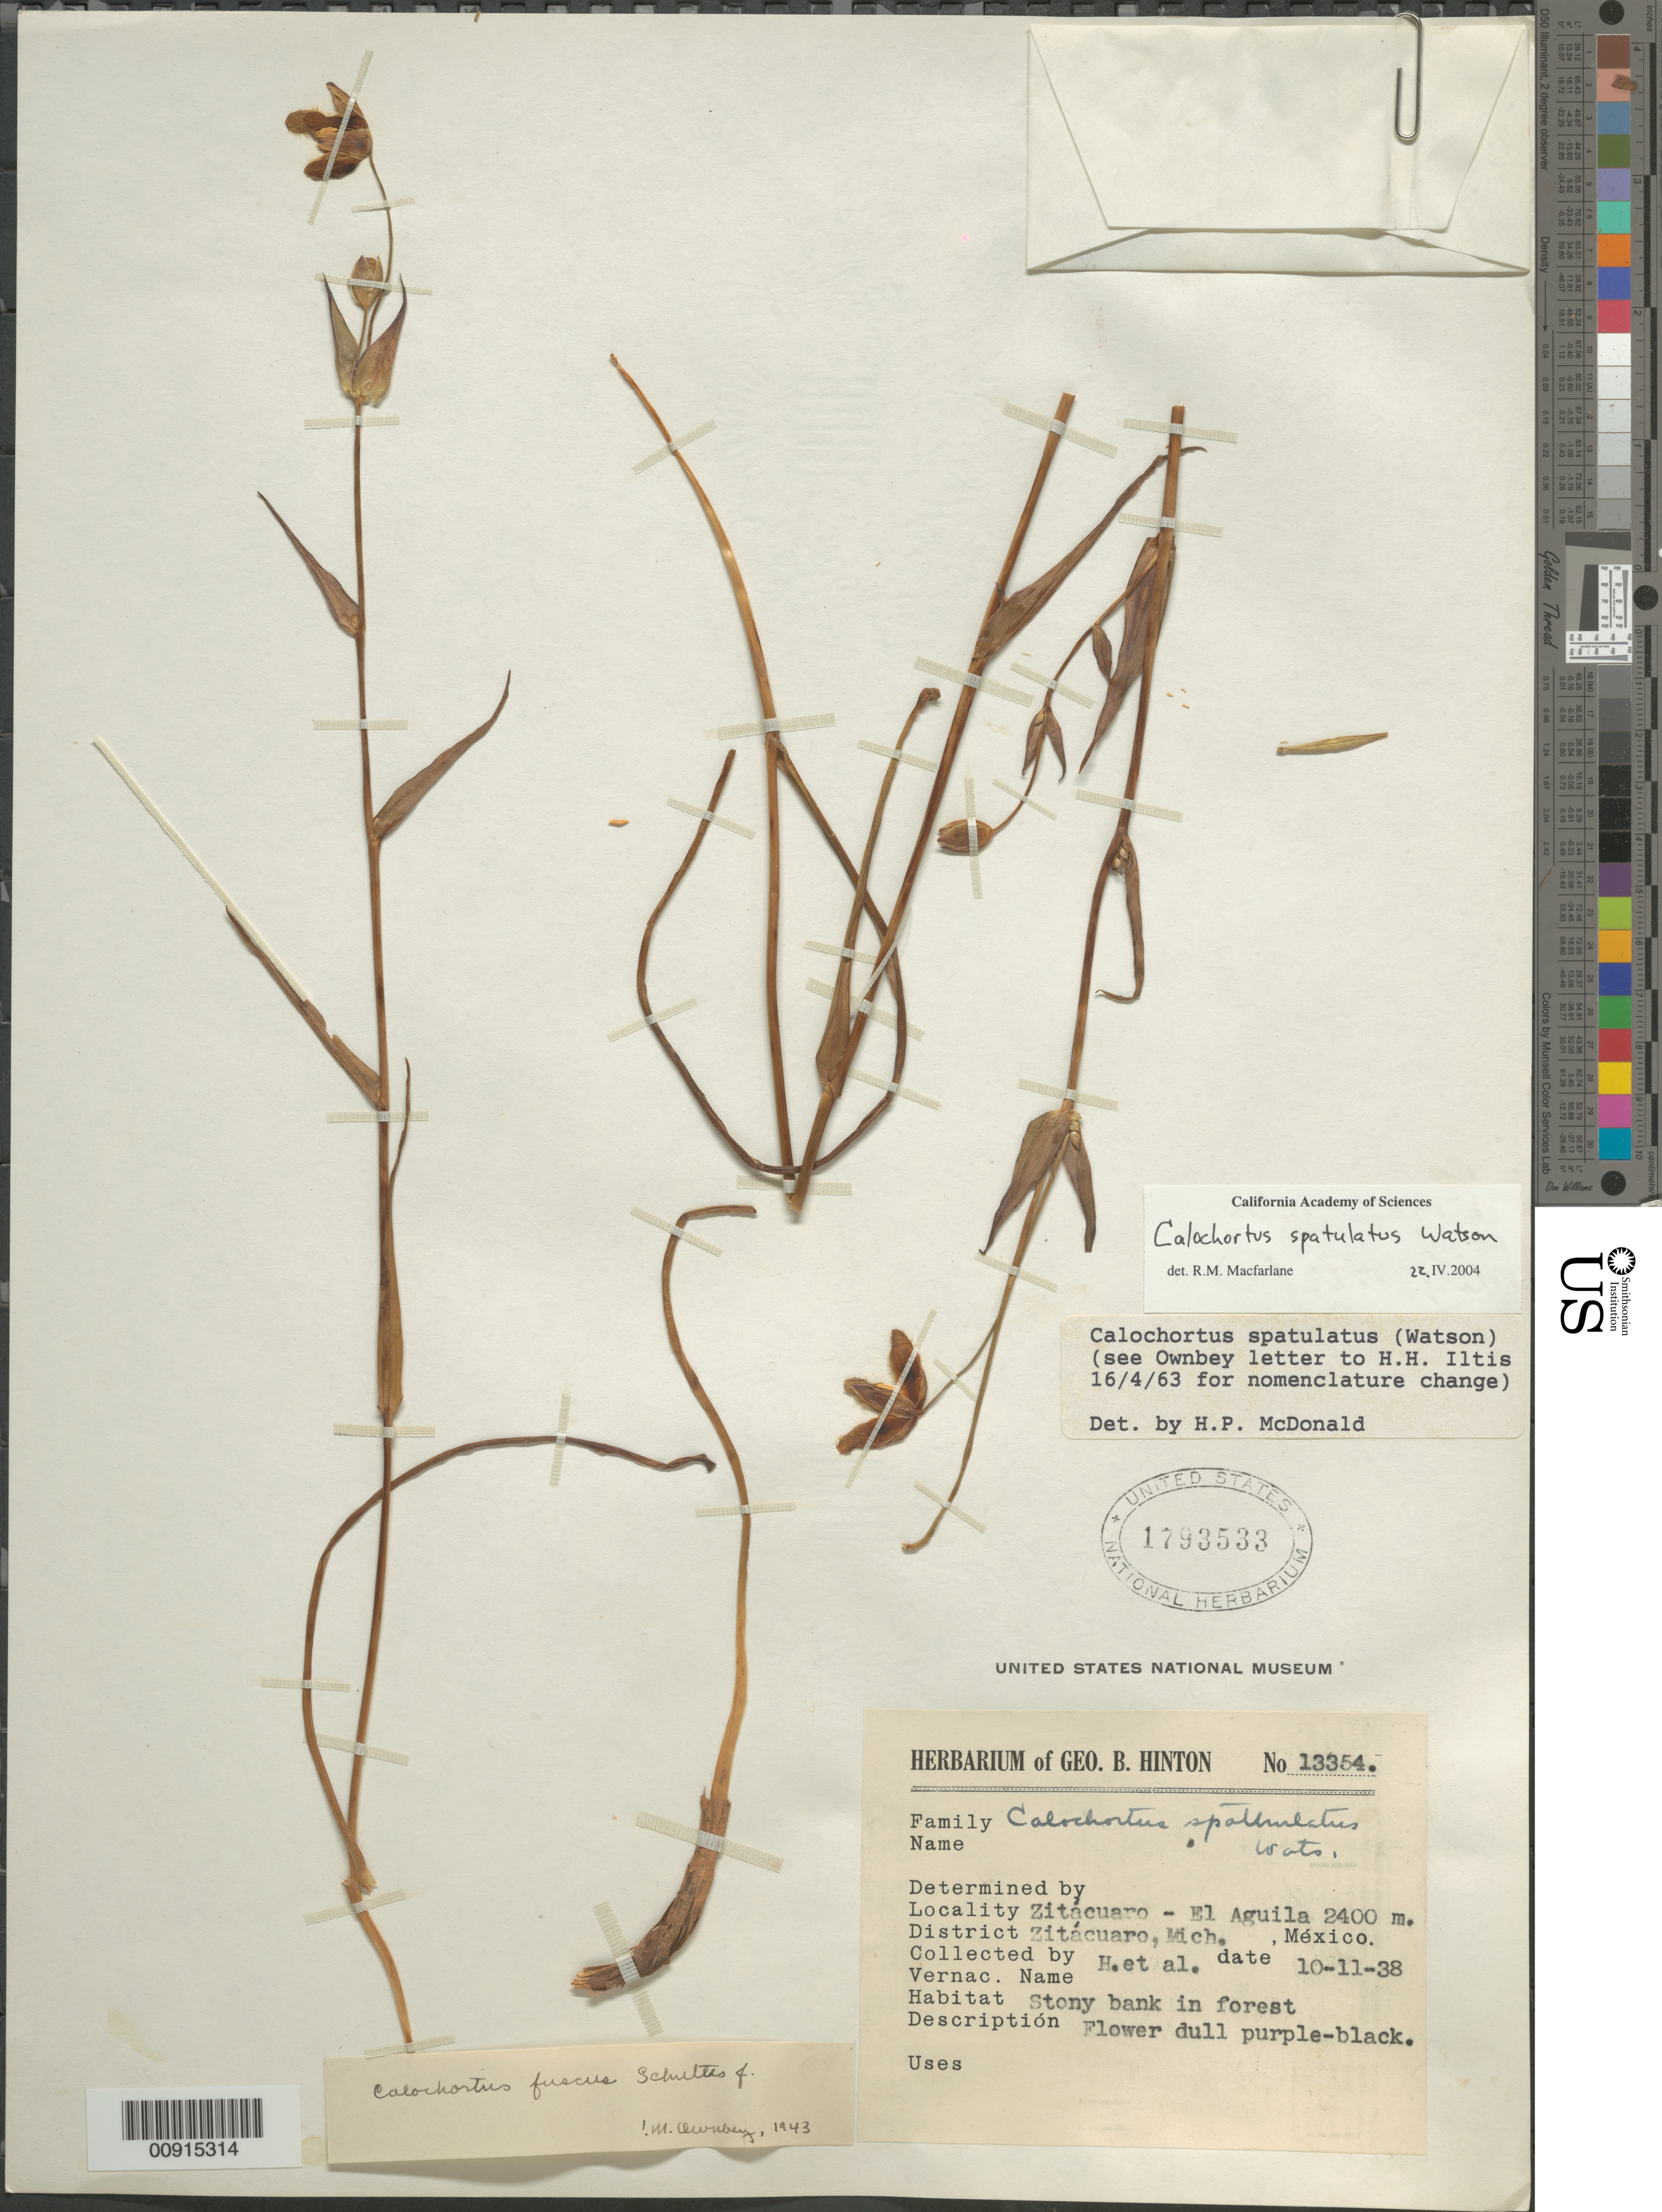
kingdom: Plantae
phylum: Tracheophyta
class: Liliopsida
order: Liliales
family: Liliaceae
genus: Calochortus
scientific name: Calochortus spatulatus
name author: S. Watson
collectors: G. B. Hinton & et al.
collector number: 13354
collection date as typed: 11 Oct 1938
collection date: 1938-10-11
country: Mexico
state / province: Michoacán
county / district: Zitácuaro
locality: Zitácuaro - El Aguila, District Zitácuaro, Michoacán.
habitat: Stony bank in forest.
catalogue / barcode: US 1793533